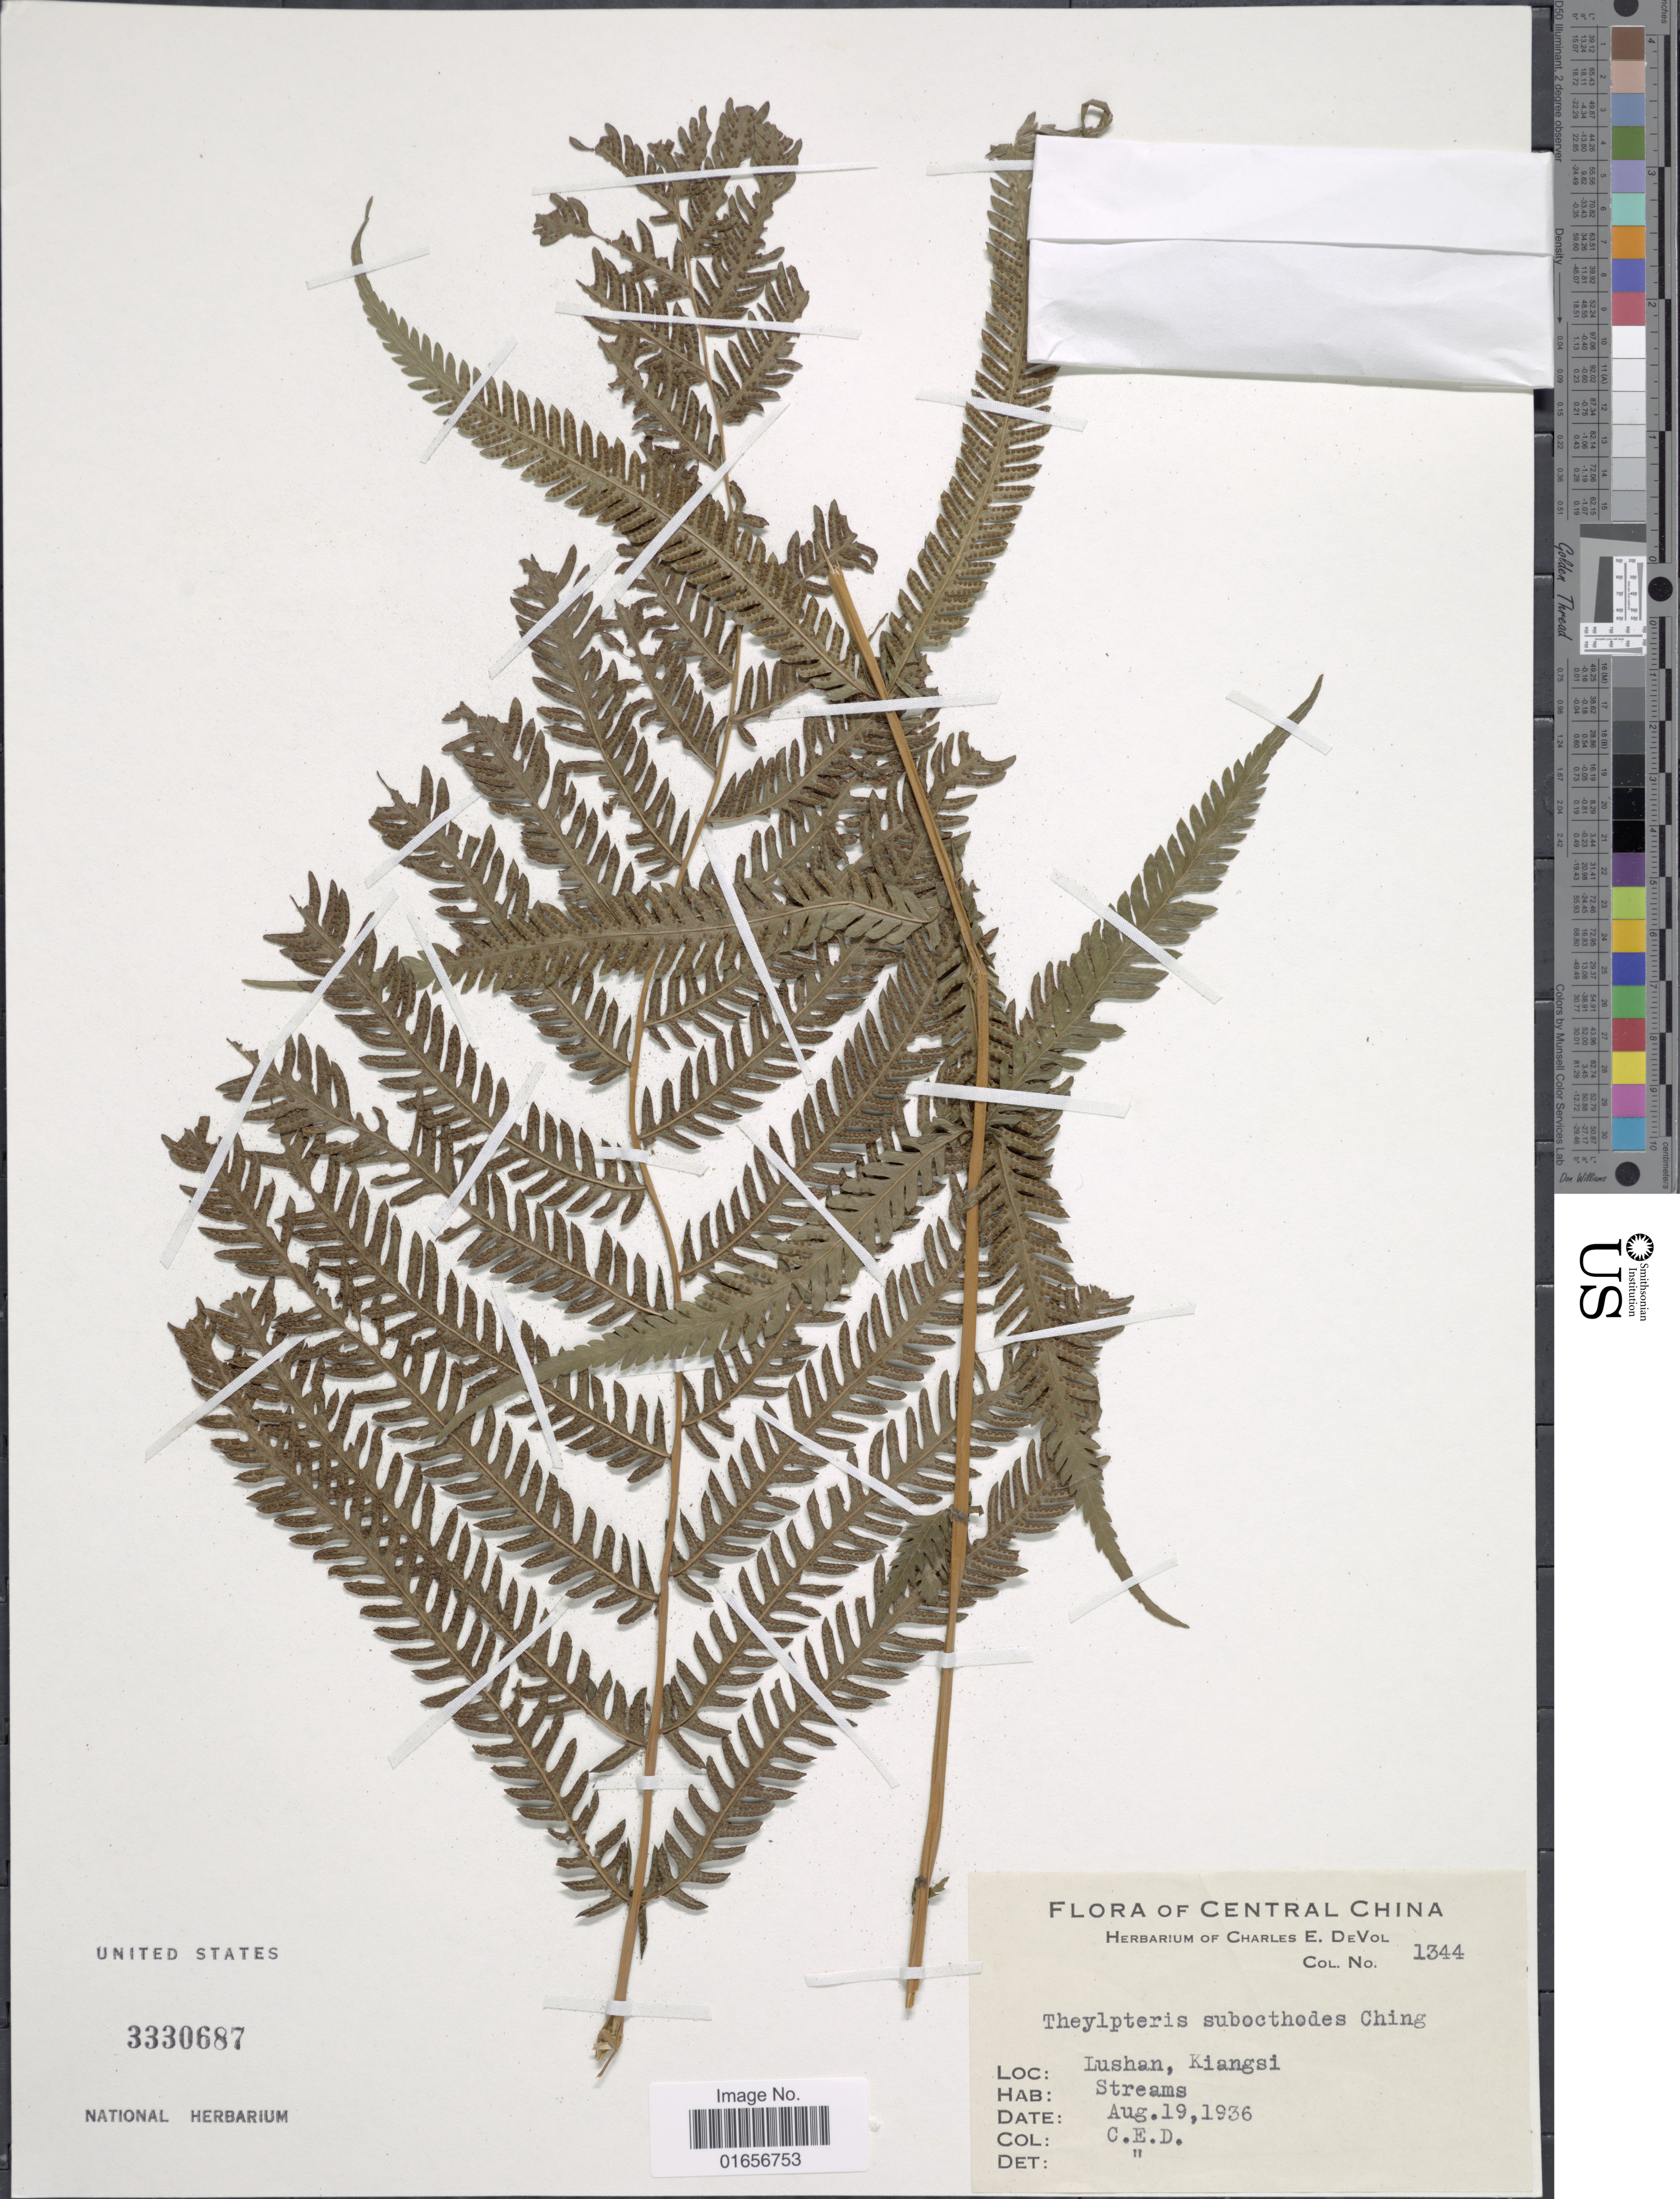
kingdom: Plantae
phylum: Tracheophyta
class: Polypodiopsida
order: Polypodiales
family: Thelypteridaceae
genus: Pseudocyclosorus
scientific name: Pseudocyclosorus esquirolii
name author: (Christ) Ching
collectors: C. E. De Vol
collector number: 1344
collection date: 1936-08-19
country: China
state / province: Jiangxi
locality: Central China, Lushan, Kiangshi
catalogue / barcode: US 3330687